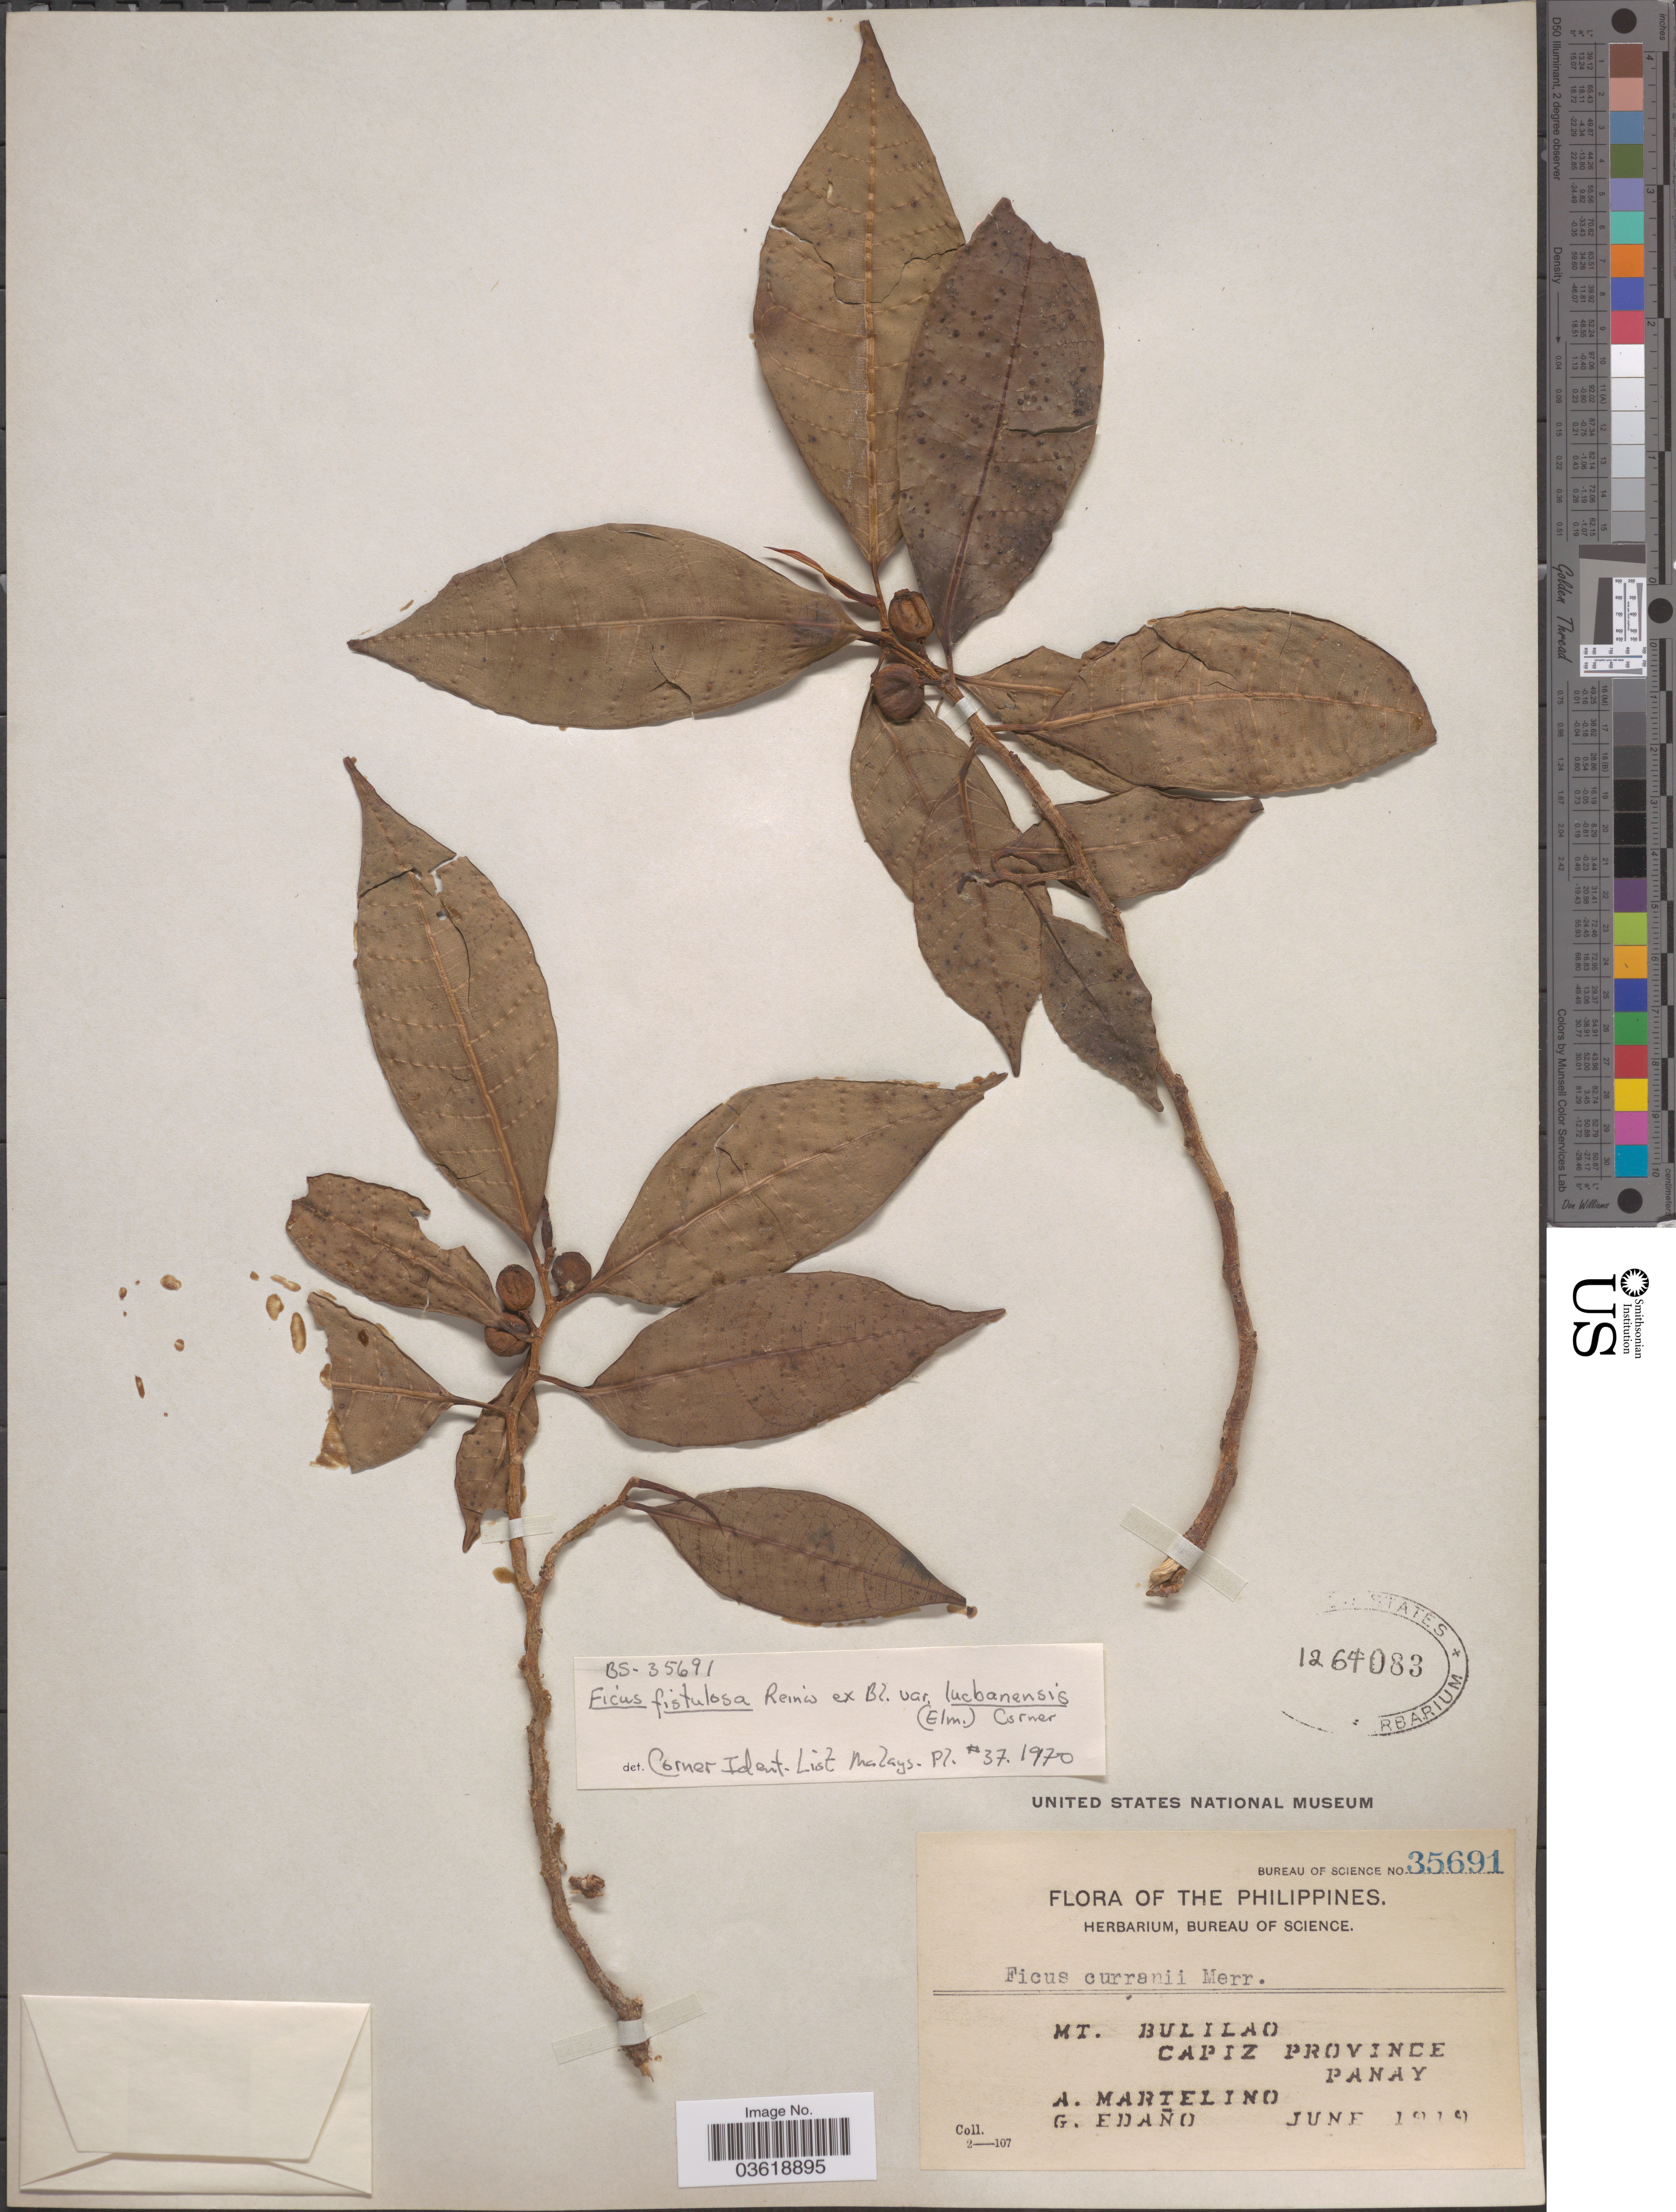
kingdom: Plantae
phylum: Tracheophyta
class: Magnoliopsida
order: Rosales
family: Moraceae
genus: Ficus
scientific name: Ficus fistulosa var. lucbanensis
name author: (Elmer) Corner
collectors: A. Martelino & G. Edaño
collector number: Bureau of Science 35691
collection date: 1919-06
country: Philippines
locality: Mt. Bulilao. Capiz Province. Panay.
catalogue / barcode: US 1264083